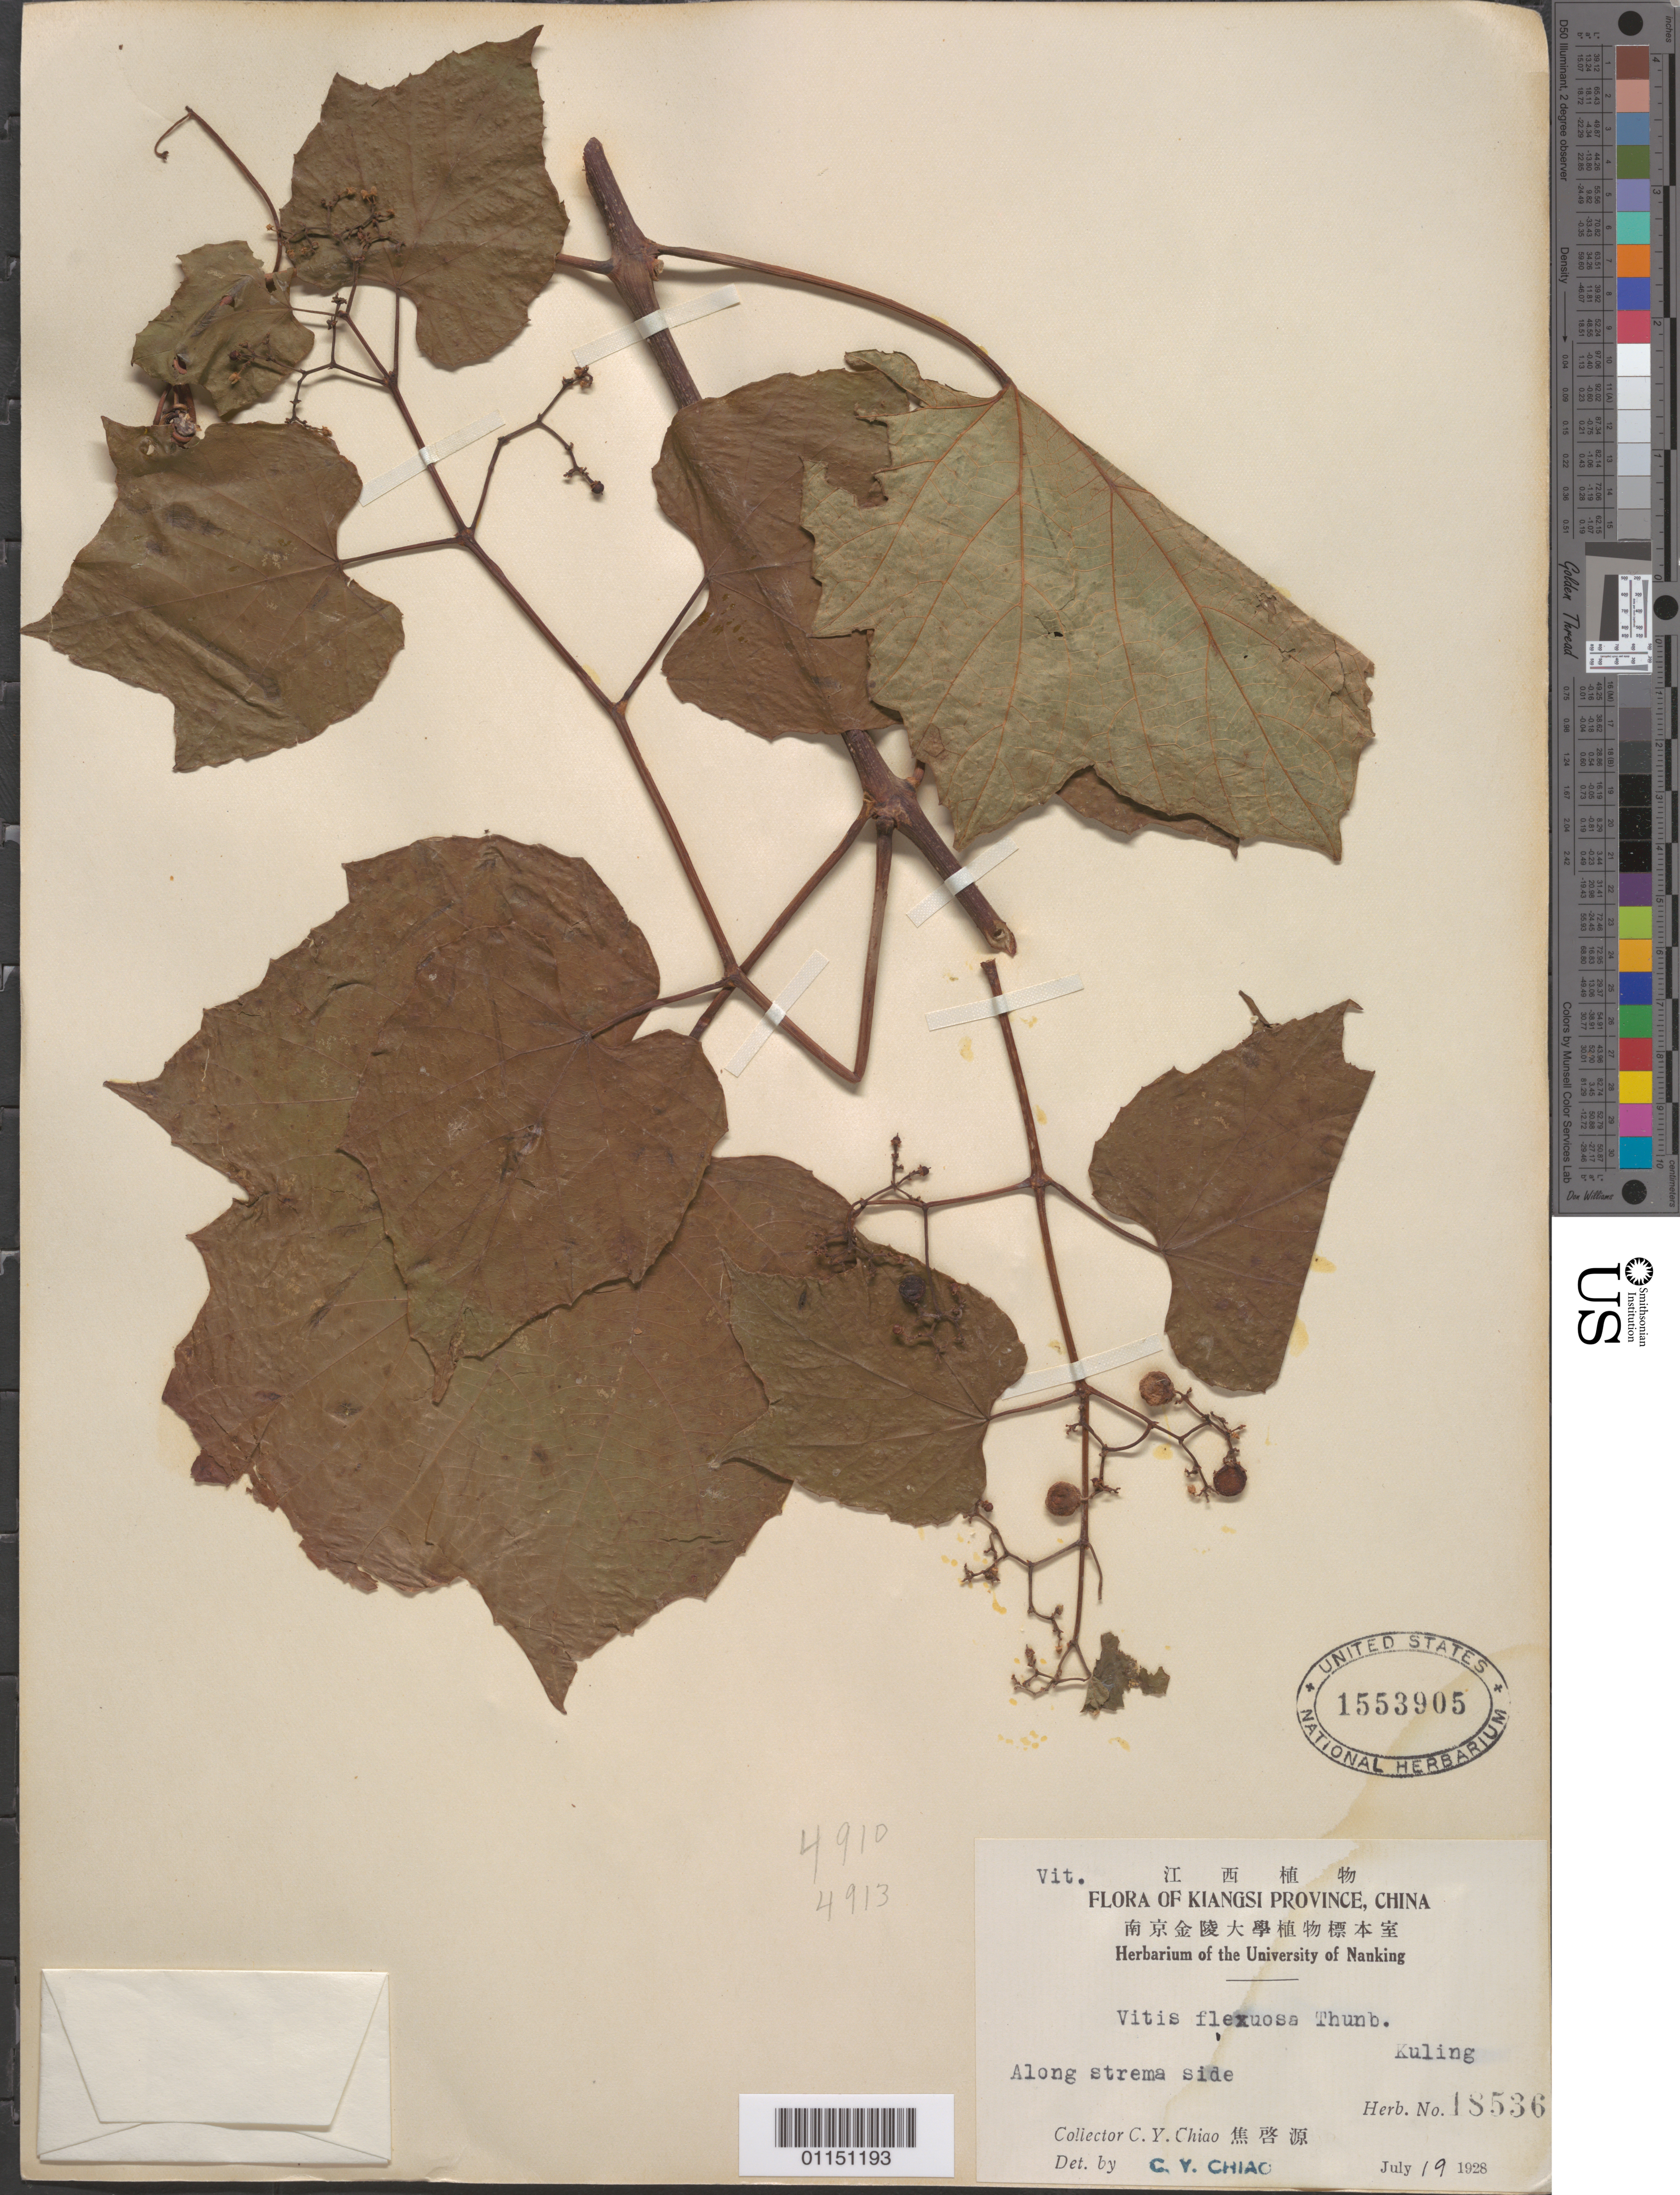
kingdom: Plantae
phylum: Tracheophyta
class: Magnoliopsida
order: Vitales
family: Vitaceae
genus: Vitis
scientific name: Vitis flexuosa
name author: Thunb.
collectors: C. Y. Chiao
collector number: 18536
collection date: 1928-07-19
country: China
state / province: Jiangxi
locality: Kuling.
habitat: Along stream side.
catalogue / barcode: US 1553905